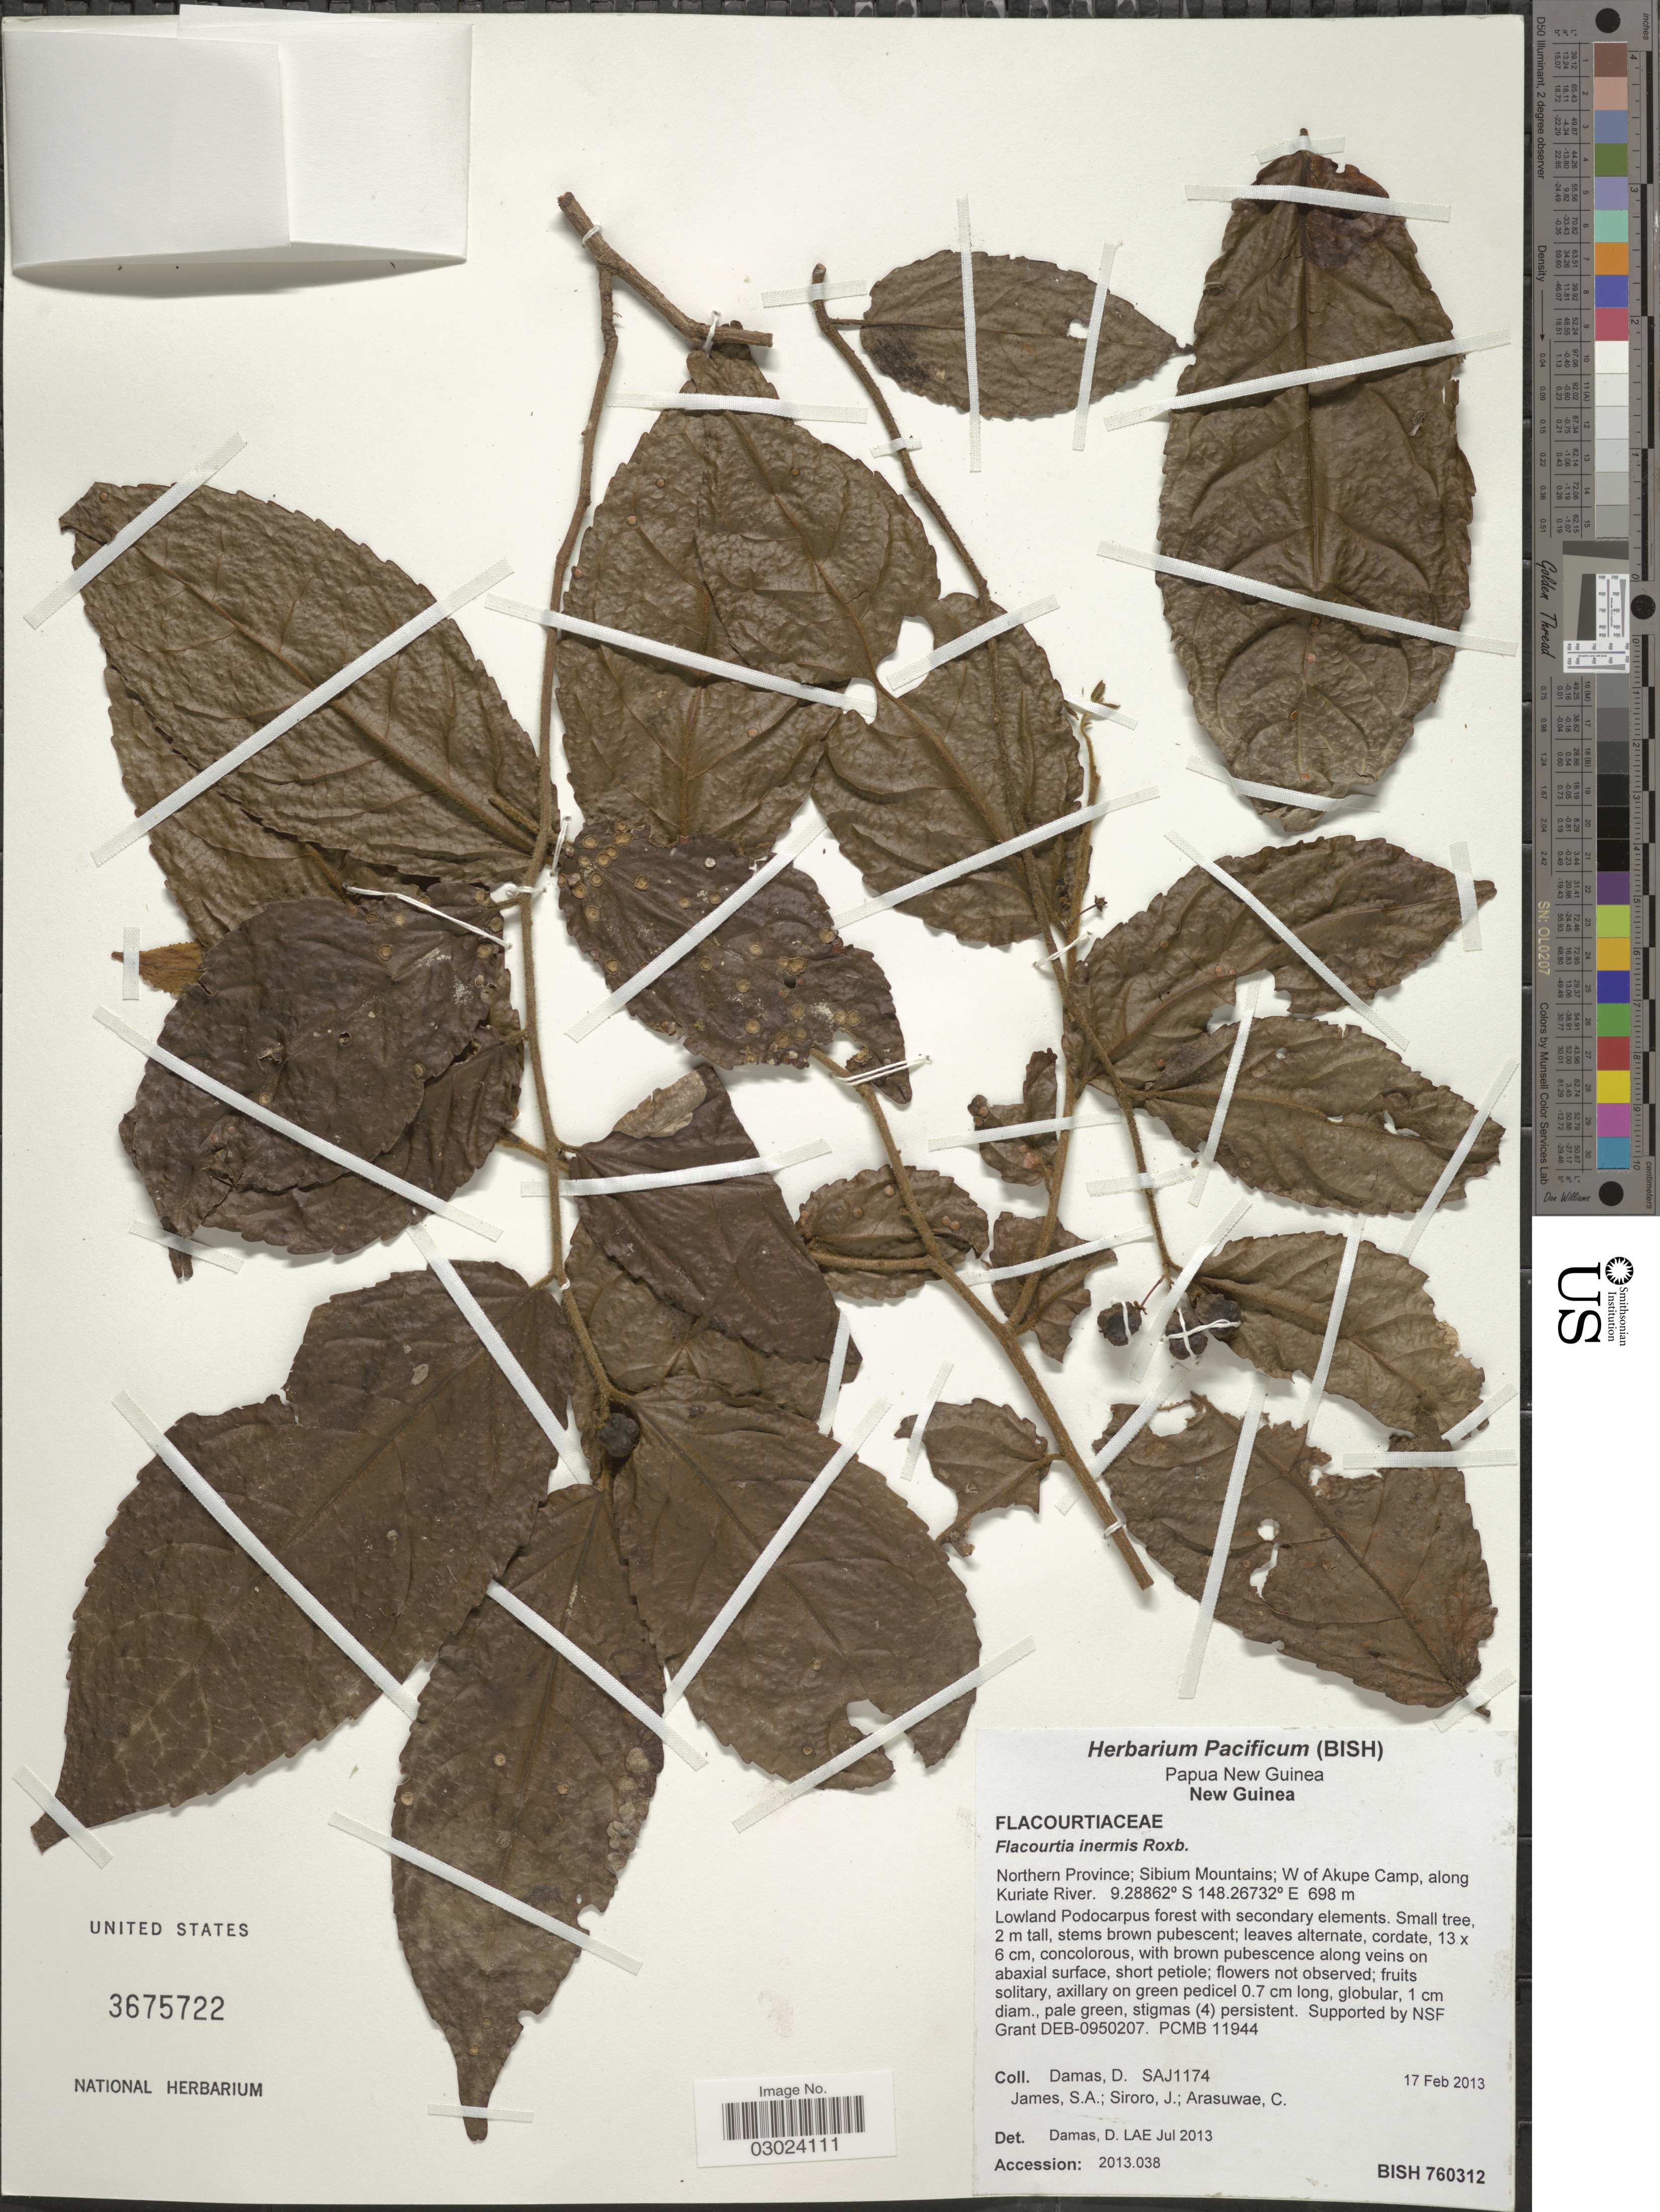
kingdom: Plantae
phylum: Tracheophyta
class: Magnoliopsida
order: Malpighiales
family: Salicaceae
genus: Flacourtia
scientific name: Flacourtia inermis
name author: Roxb.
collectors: D. Damas, S. James, J. Siroro & C. Arasuwae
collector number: SAJ1174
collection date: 2013-02-17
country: Papua New Guinea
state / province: Northern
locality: New Guinea. Northern Province; Sibium Mountains; W of Akupe Camp, along Kuriate River.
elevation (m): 698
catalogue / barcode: US 3675722